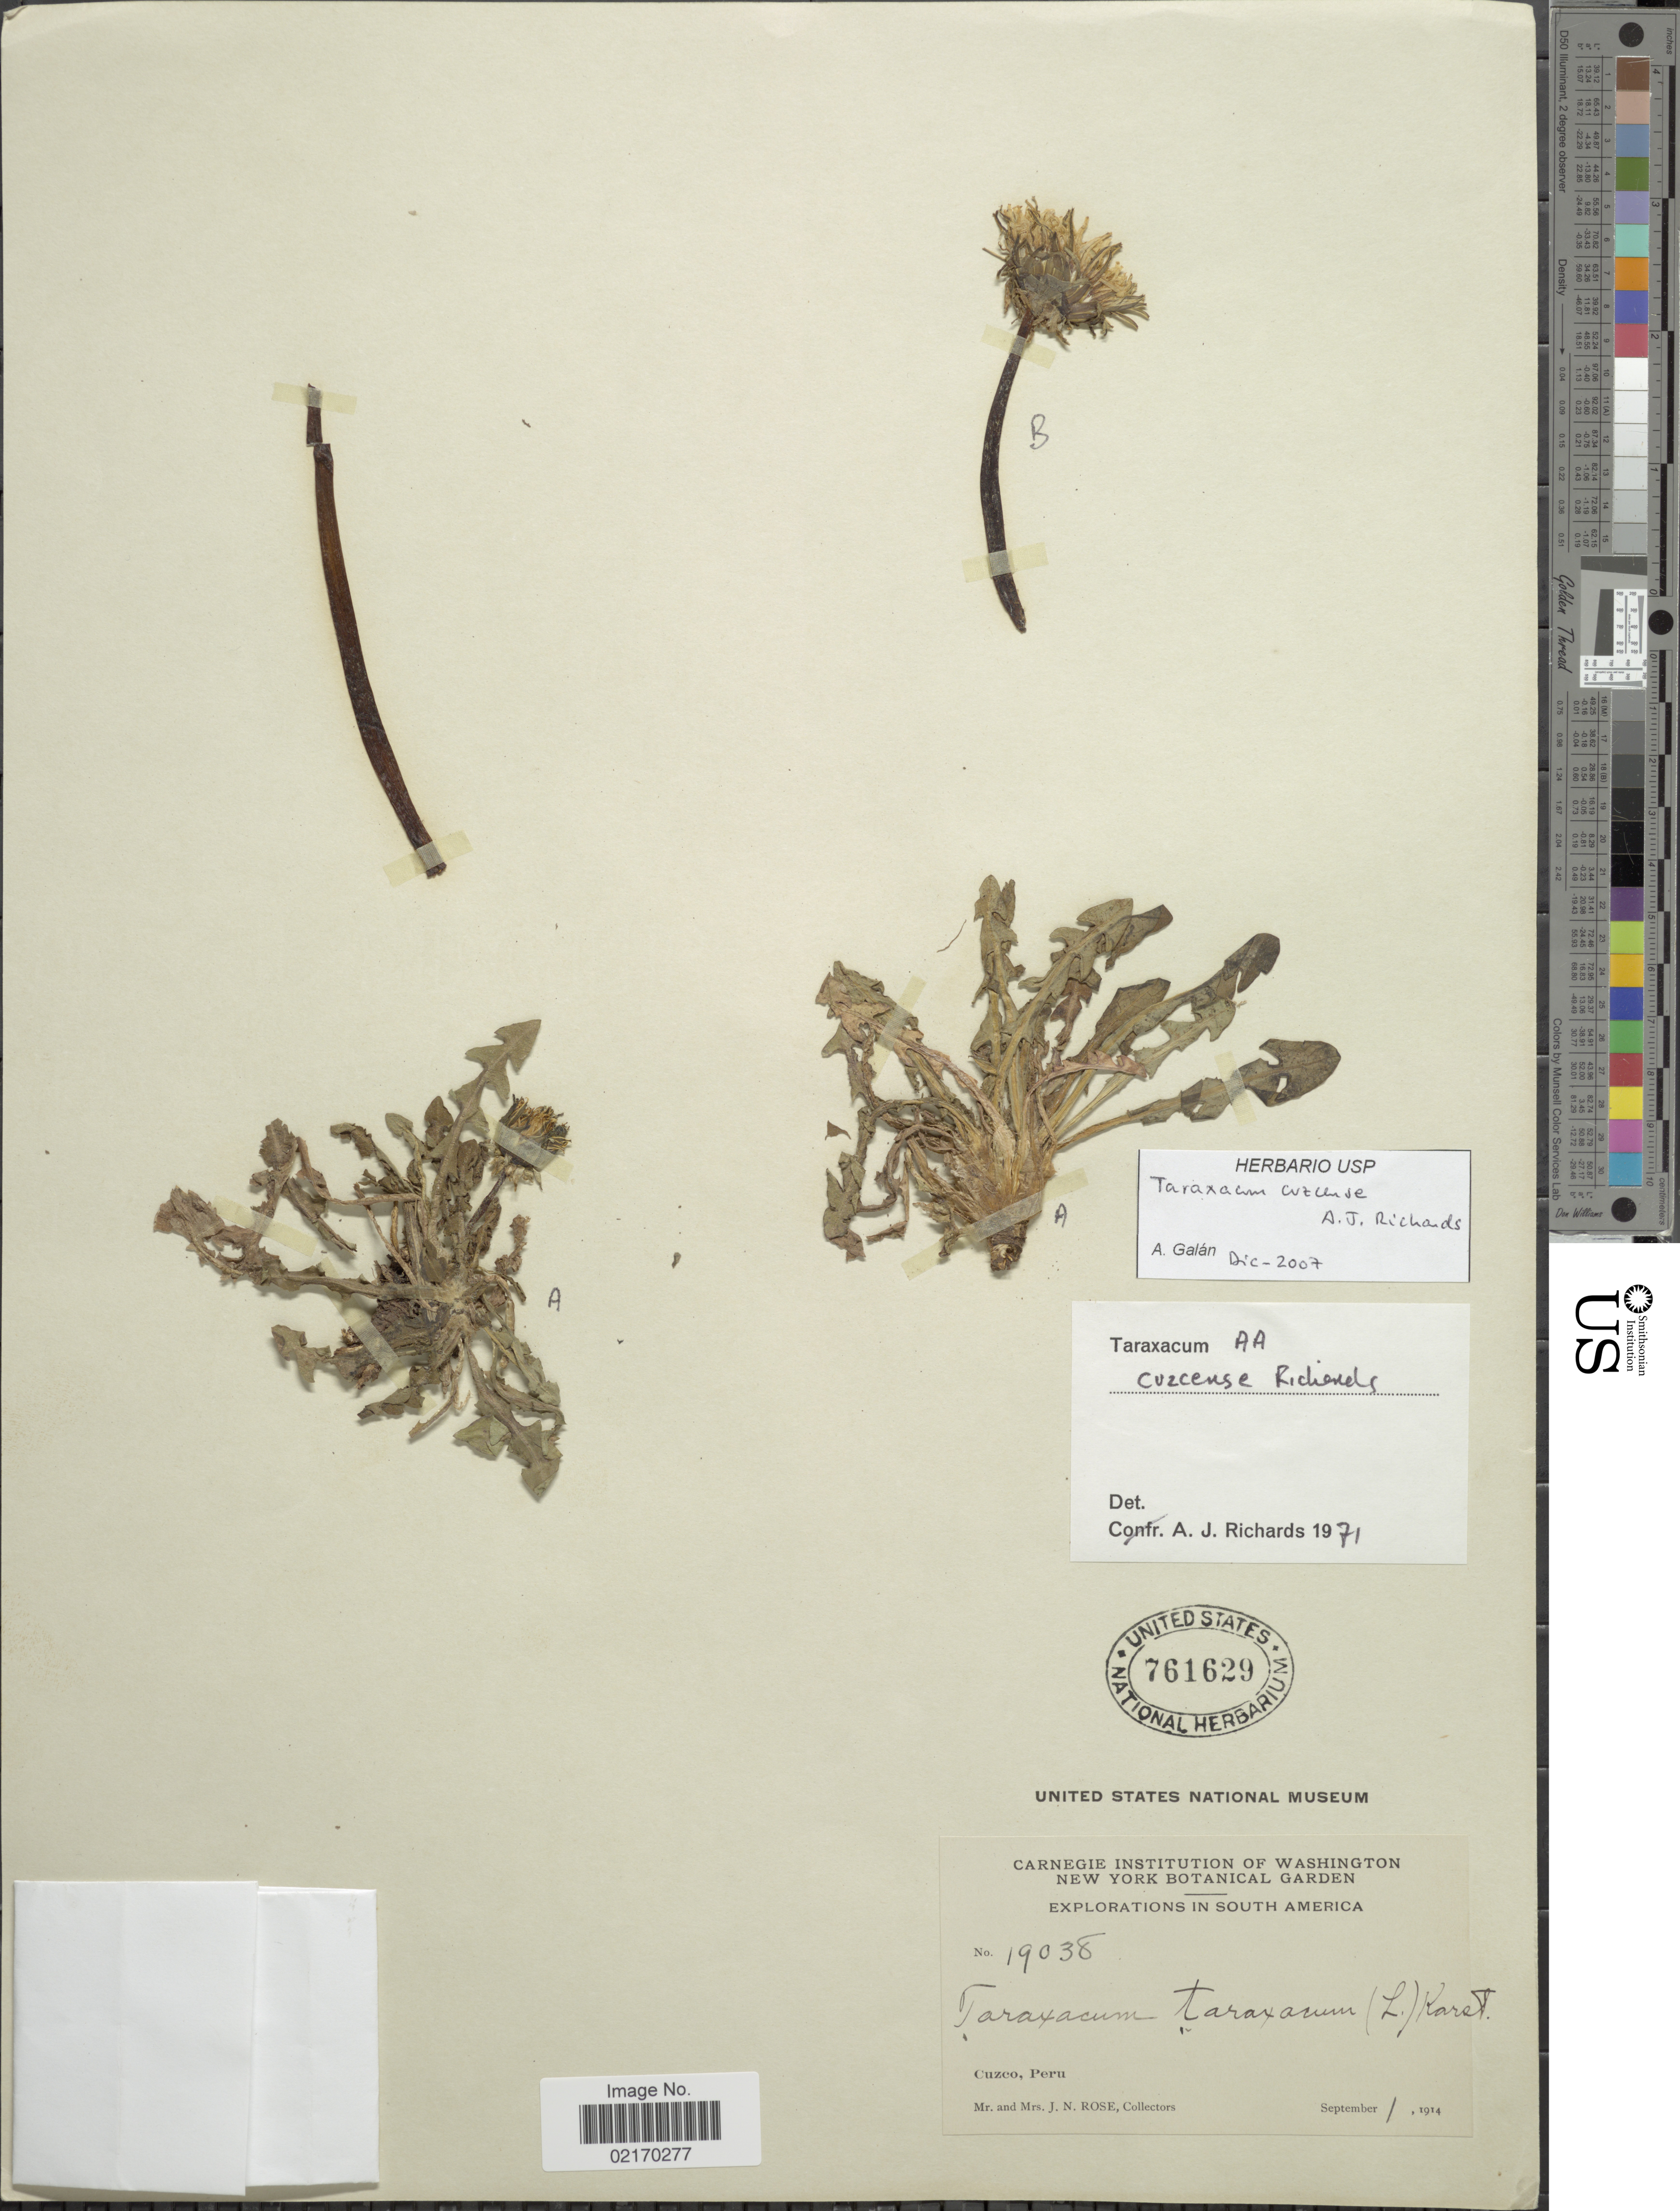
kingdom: Plantae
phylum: Tracheophyta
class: Magnoliopsida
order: Asterales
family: Asteraceae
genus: Taraxacum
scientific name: Taraxacum cuzcense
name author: A.J. Richards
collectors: J. N. Rose & L. B. Rose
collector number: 19038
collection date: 1914-09-01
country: Peru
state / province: Cusco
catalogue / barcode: US 761629